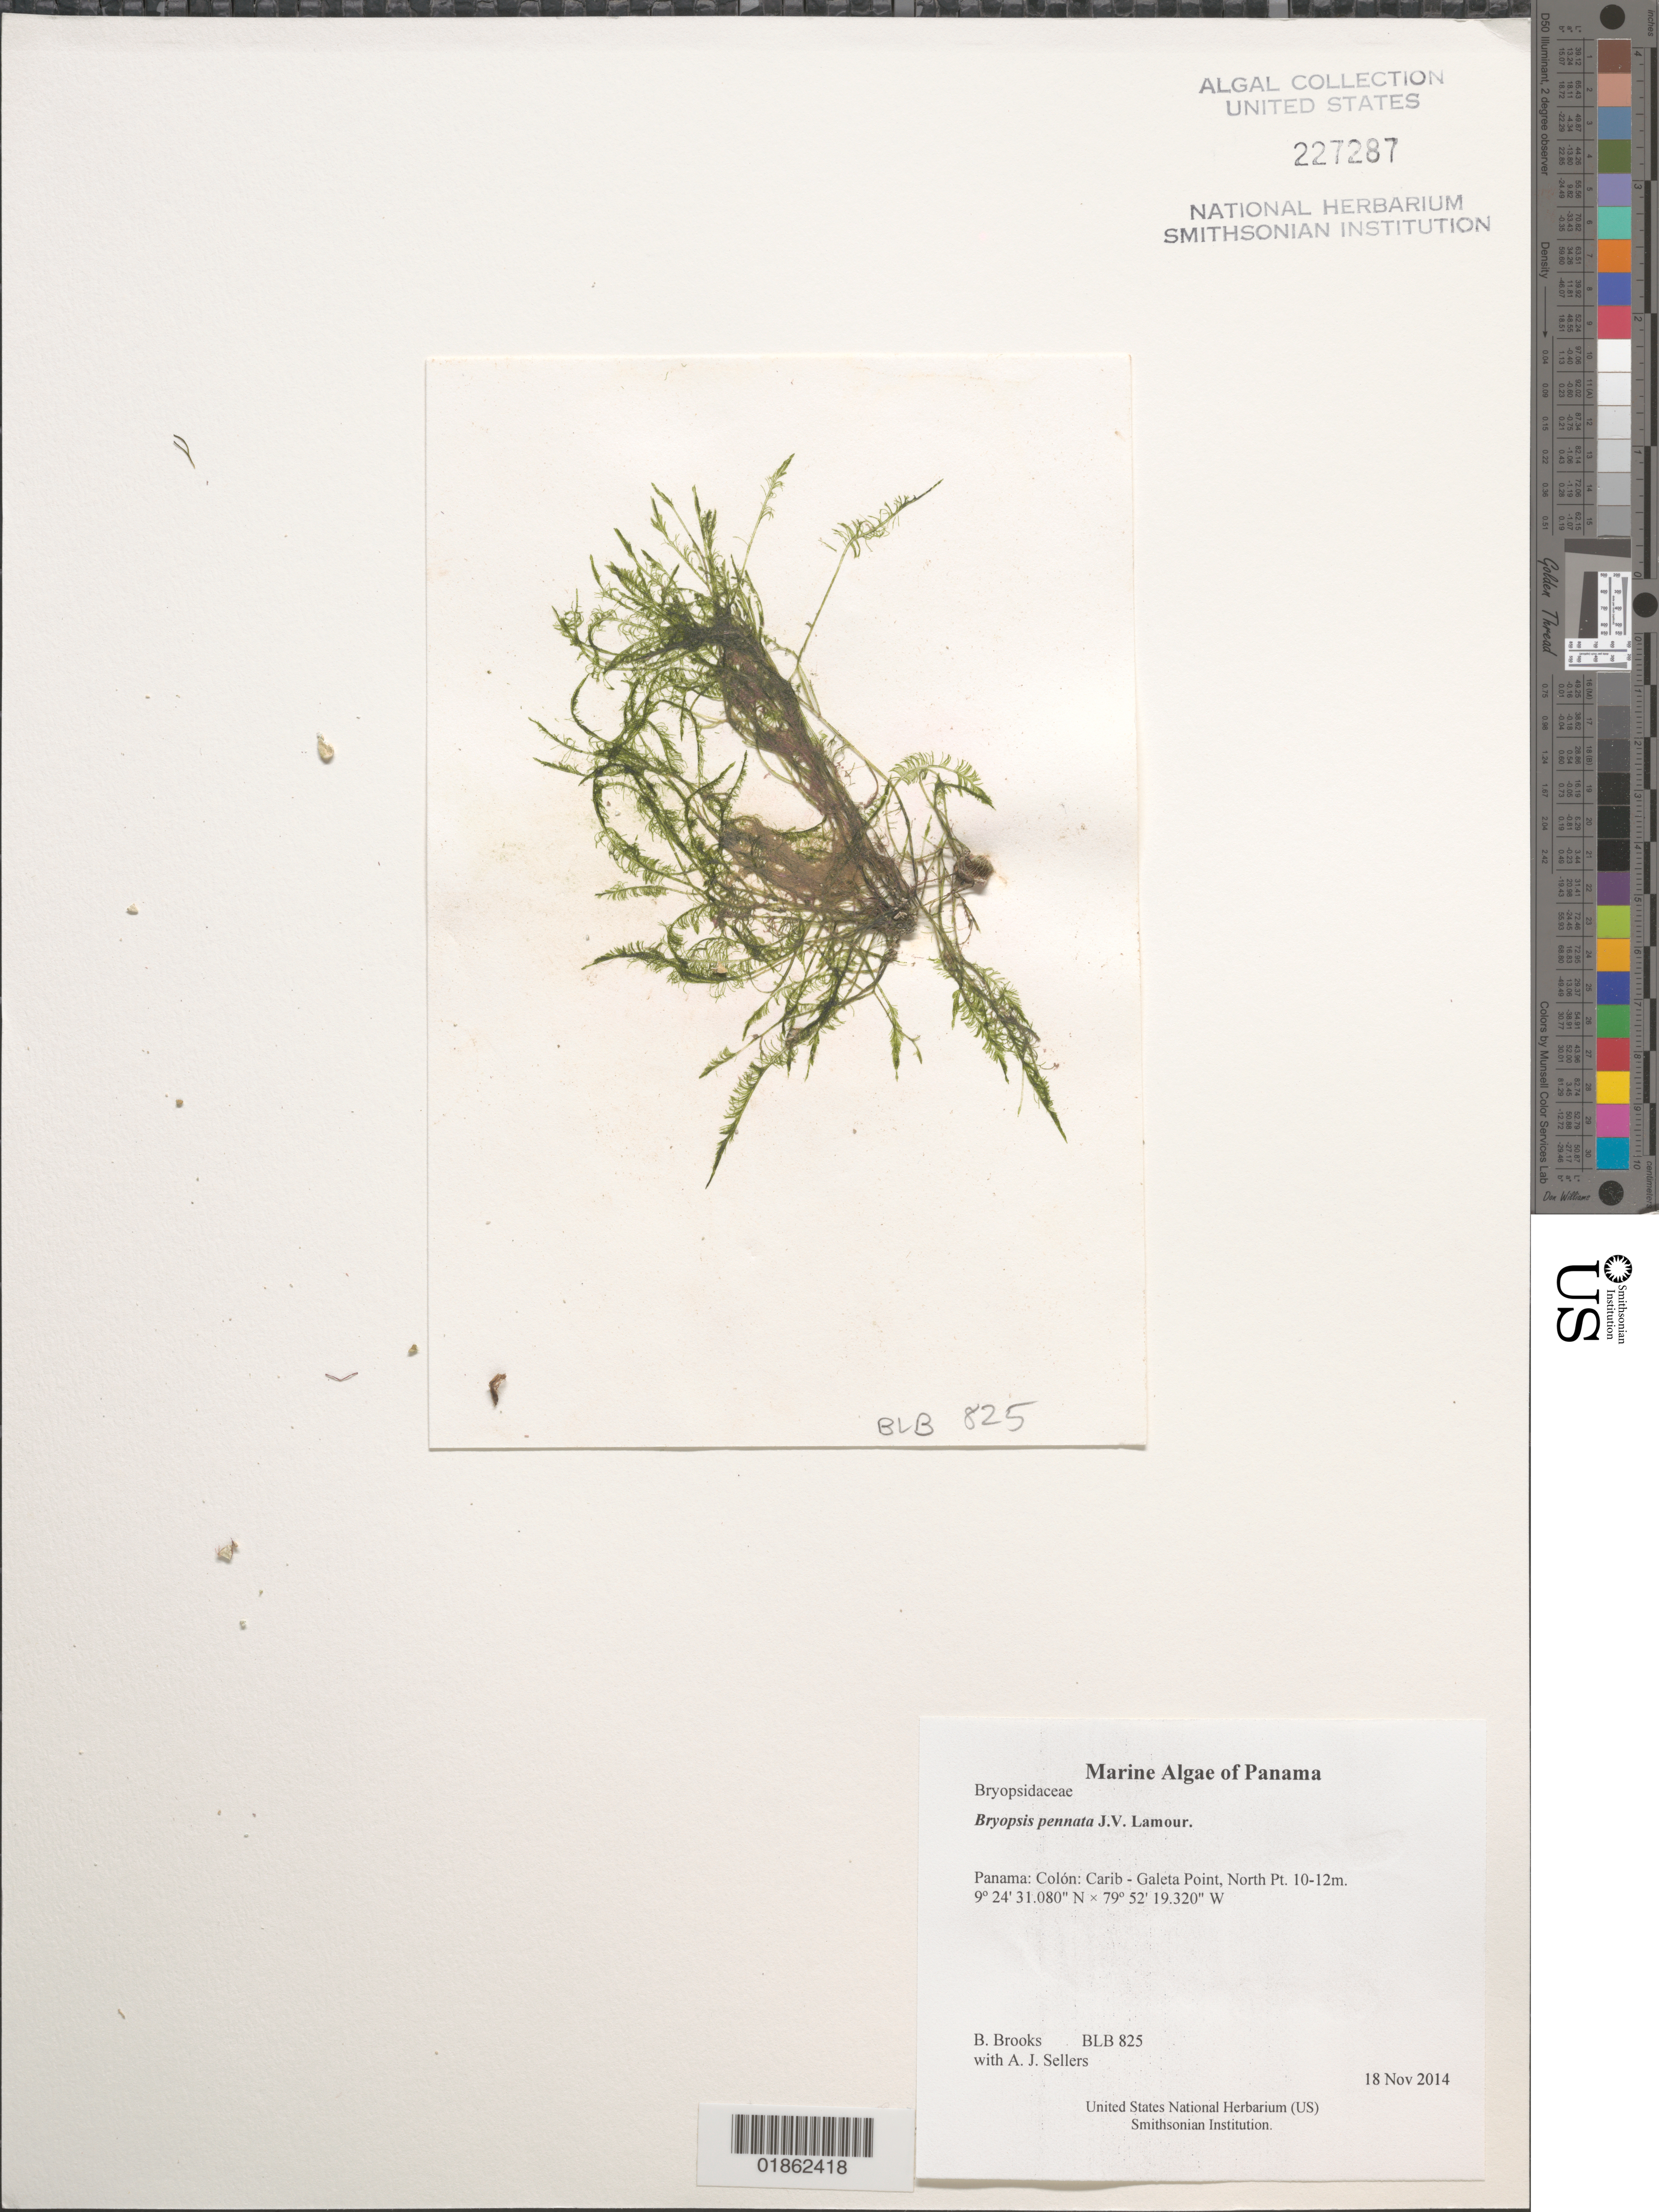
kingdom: Plantae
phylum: Chlorophyta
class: Ulvophyceae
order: Bryopsidales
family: Bryopsidaceae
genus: Bryopsis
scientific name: Bryopsis sp.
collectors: B. Brooks & A. J. Sellers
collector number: BLB 825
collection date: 2014-11-18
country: Panama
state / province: Colón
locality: Carib - Galeta Point, North Pt.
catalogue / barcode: US 227287